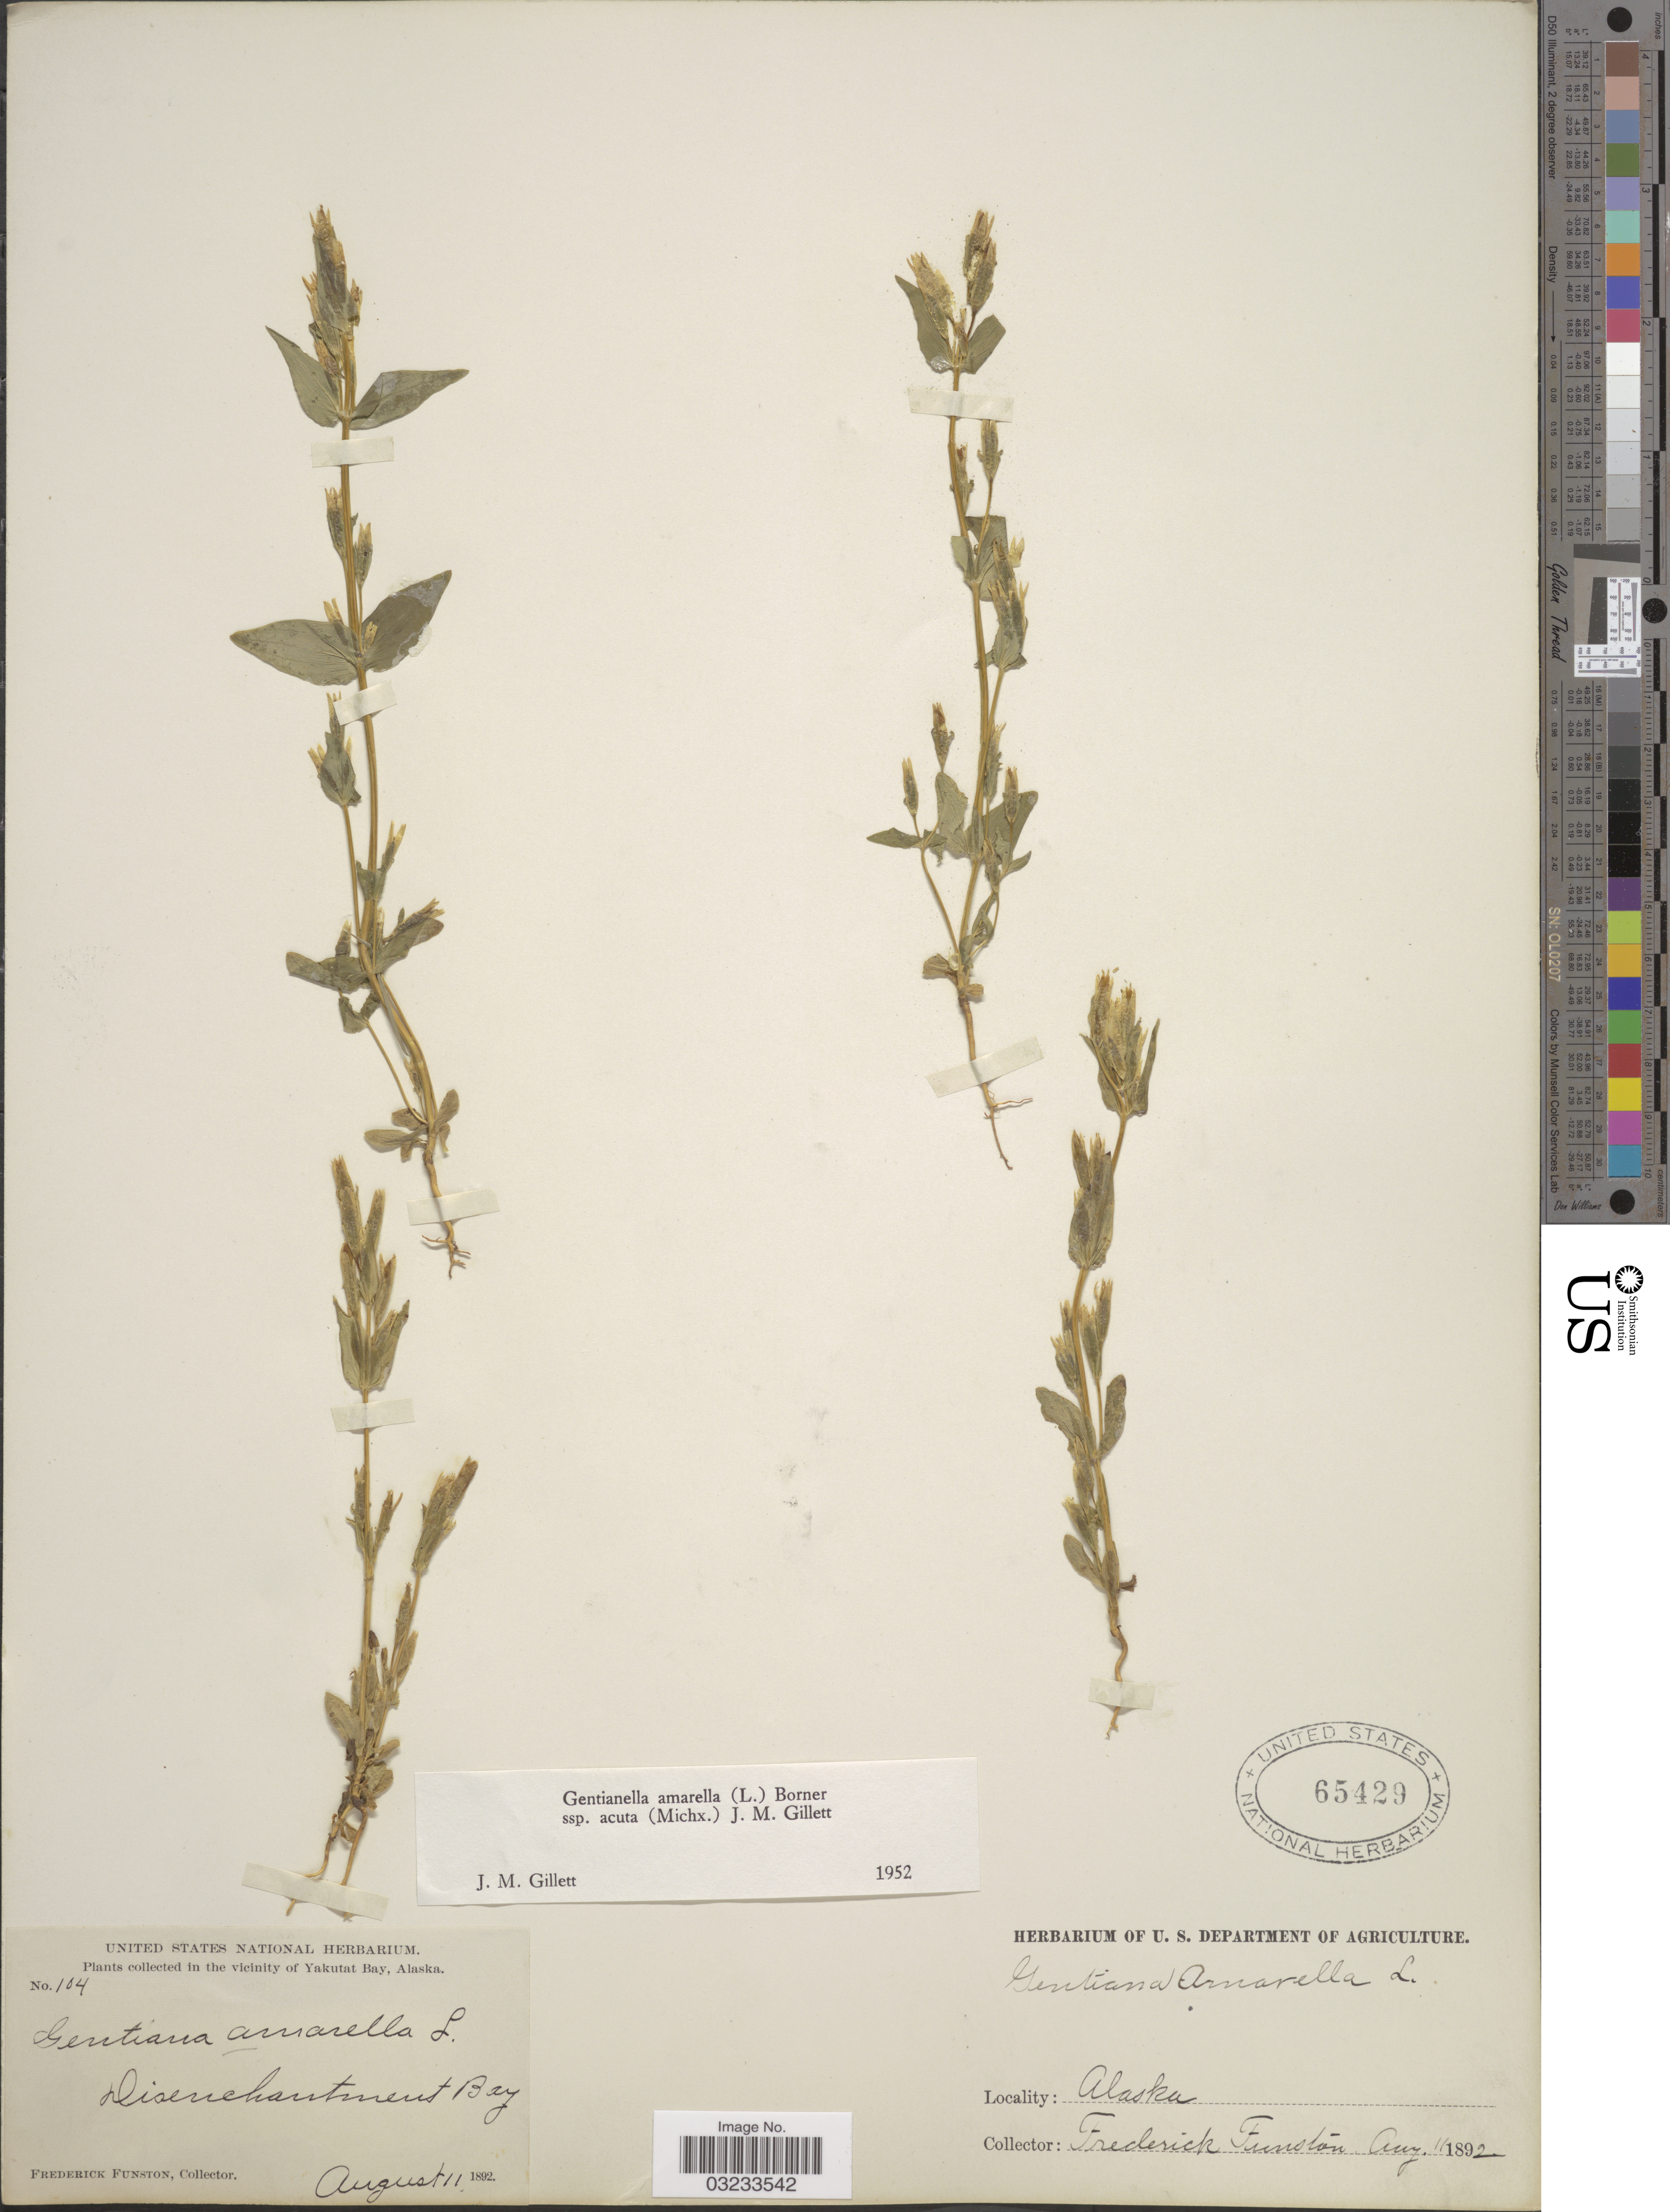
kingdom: Plantae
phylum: Tracheophyta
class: Magnoliopsida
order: Gentianales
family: Gentianaceae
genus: Gentiana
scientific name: Gentiana acuta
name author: Michx.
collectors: F. Funston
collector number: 104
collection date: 1892-08-11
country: United States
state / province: Alaska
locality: In the vicinity of Yakutat Bay. Disenchantment Bay.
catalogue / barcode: US 65429